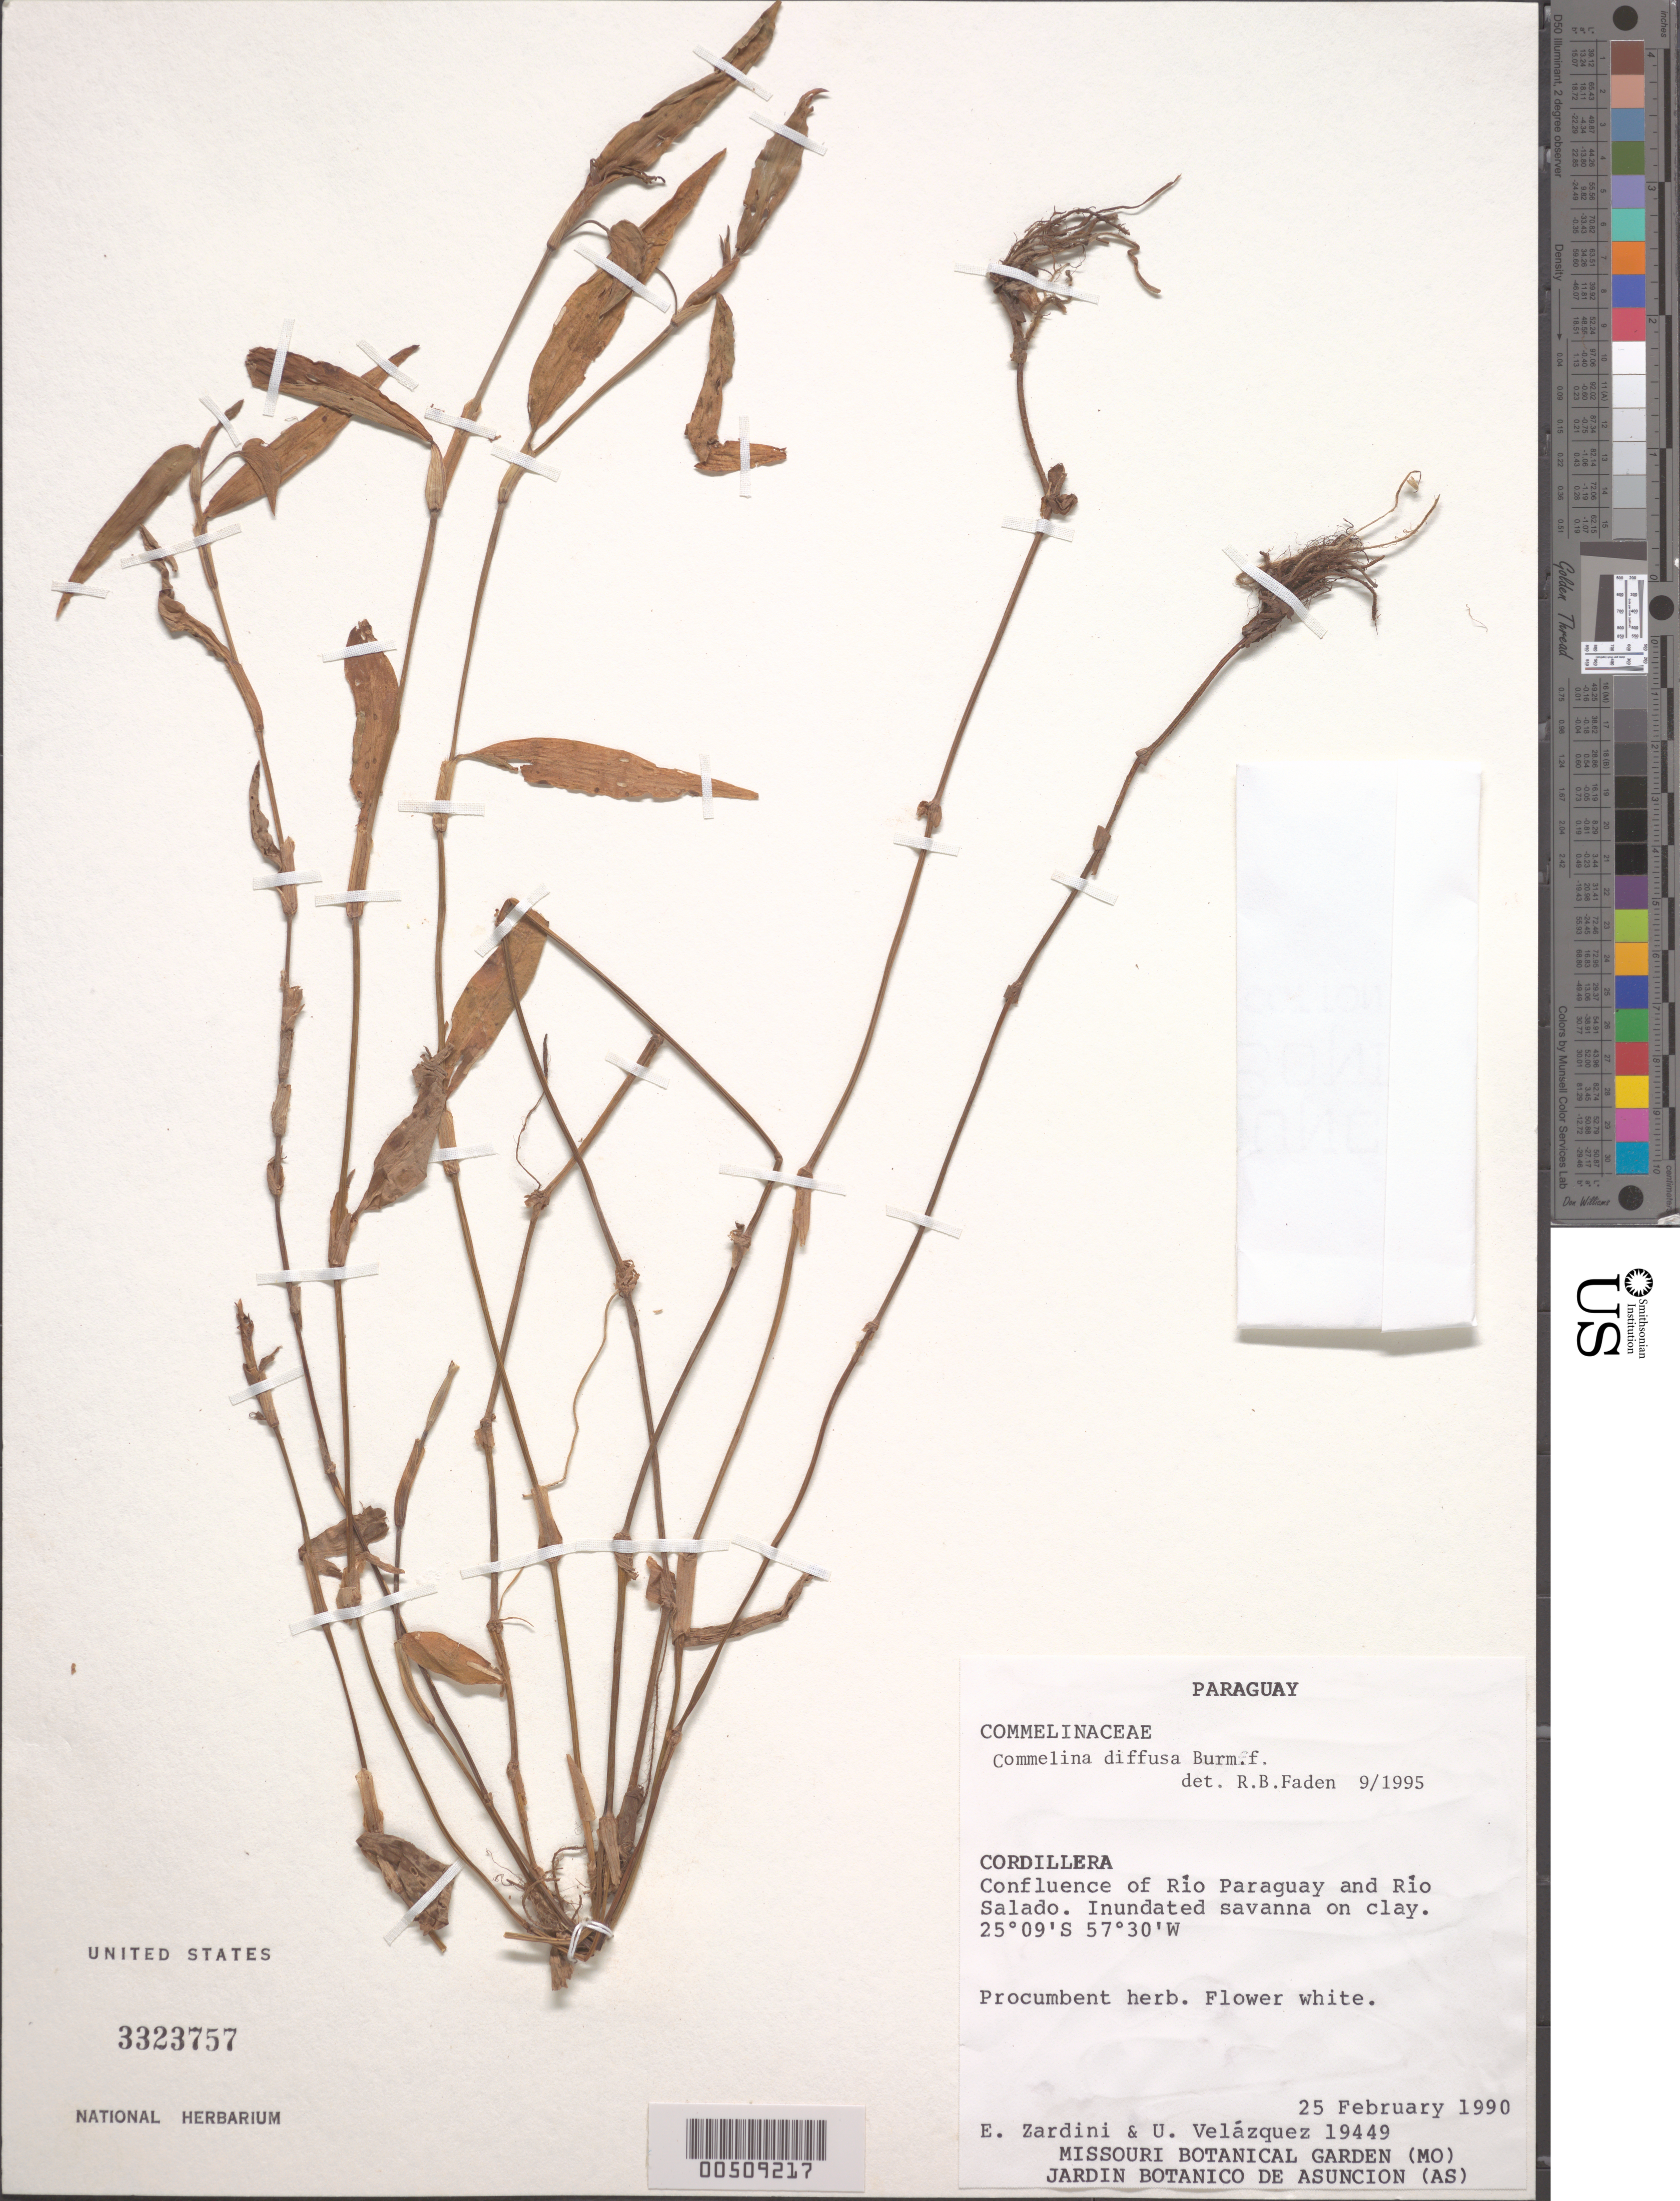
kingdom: Plantae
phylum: Tracheophyta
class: Liliopsida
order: Commelinales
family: Commelinaceae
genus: Commelina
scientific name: Commelina diffusa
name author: Burm. f.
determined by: Faden, Robert B., (US), Smithsonian Institution - National Museum of Natural History (UNITED STATES)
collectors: E. M. Zardini & U. Velazquez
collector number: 19449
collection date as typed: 25 Feb 1990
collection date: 1990-02-25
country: Paraguay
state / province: Cordillera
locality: Confluence of rio paraguay and rio salado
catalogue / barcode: US 3323757